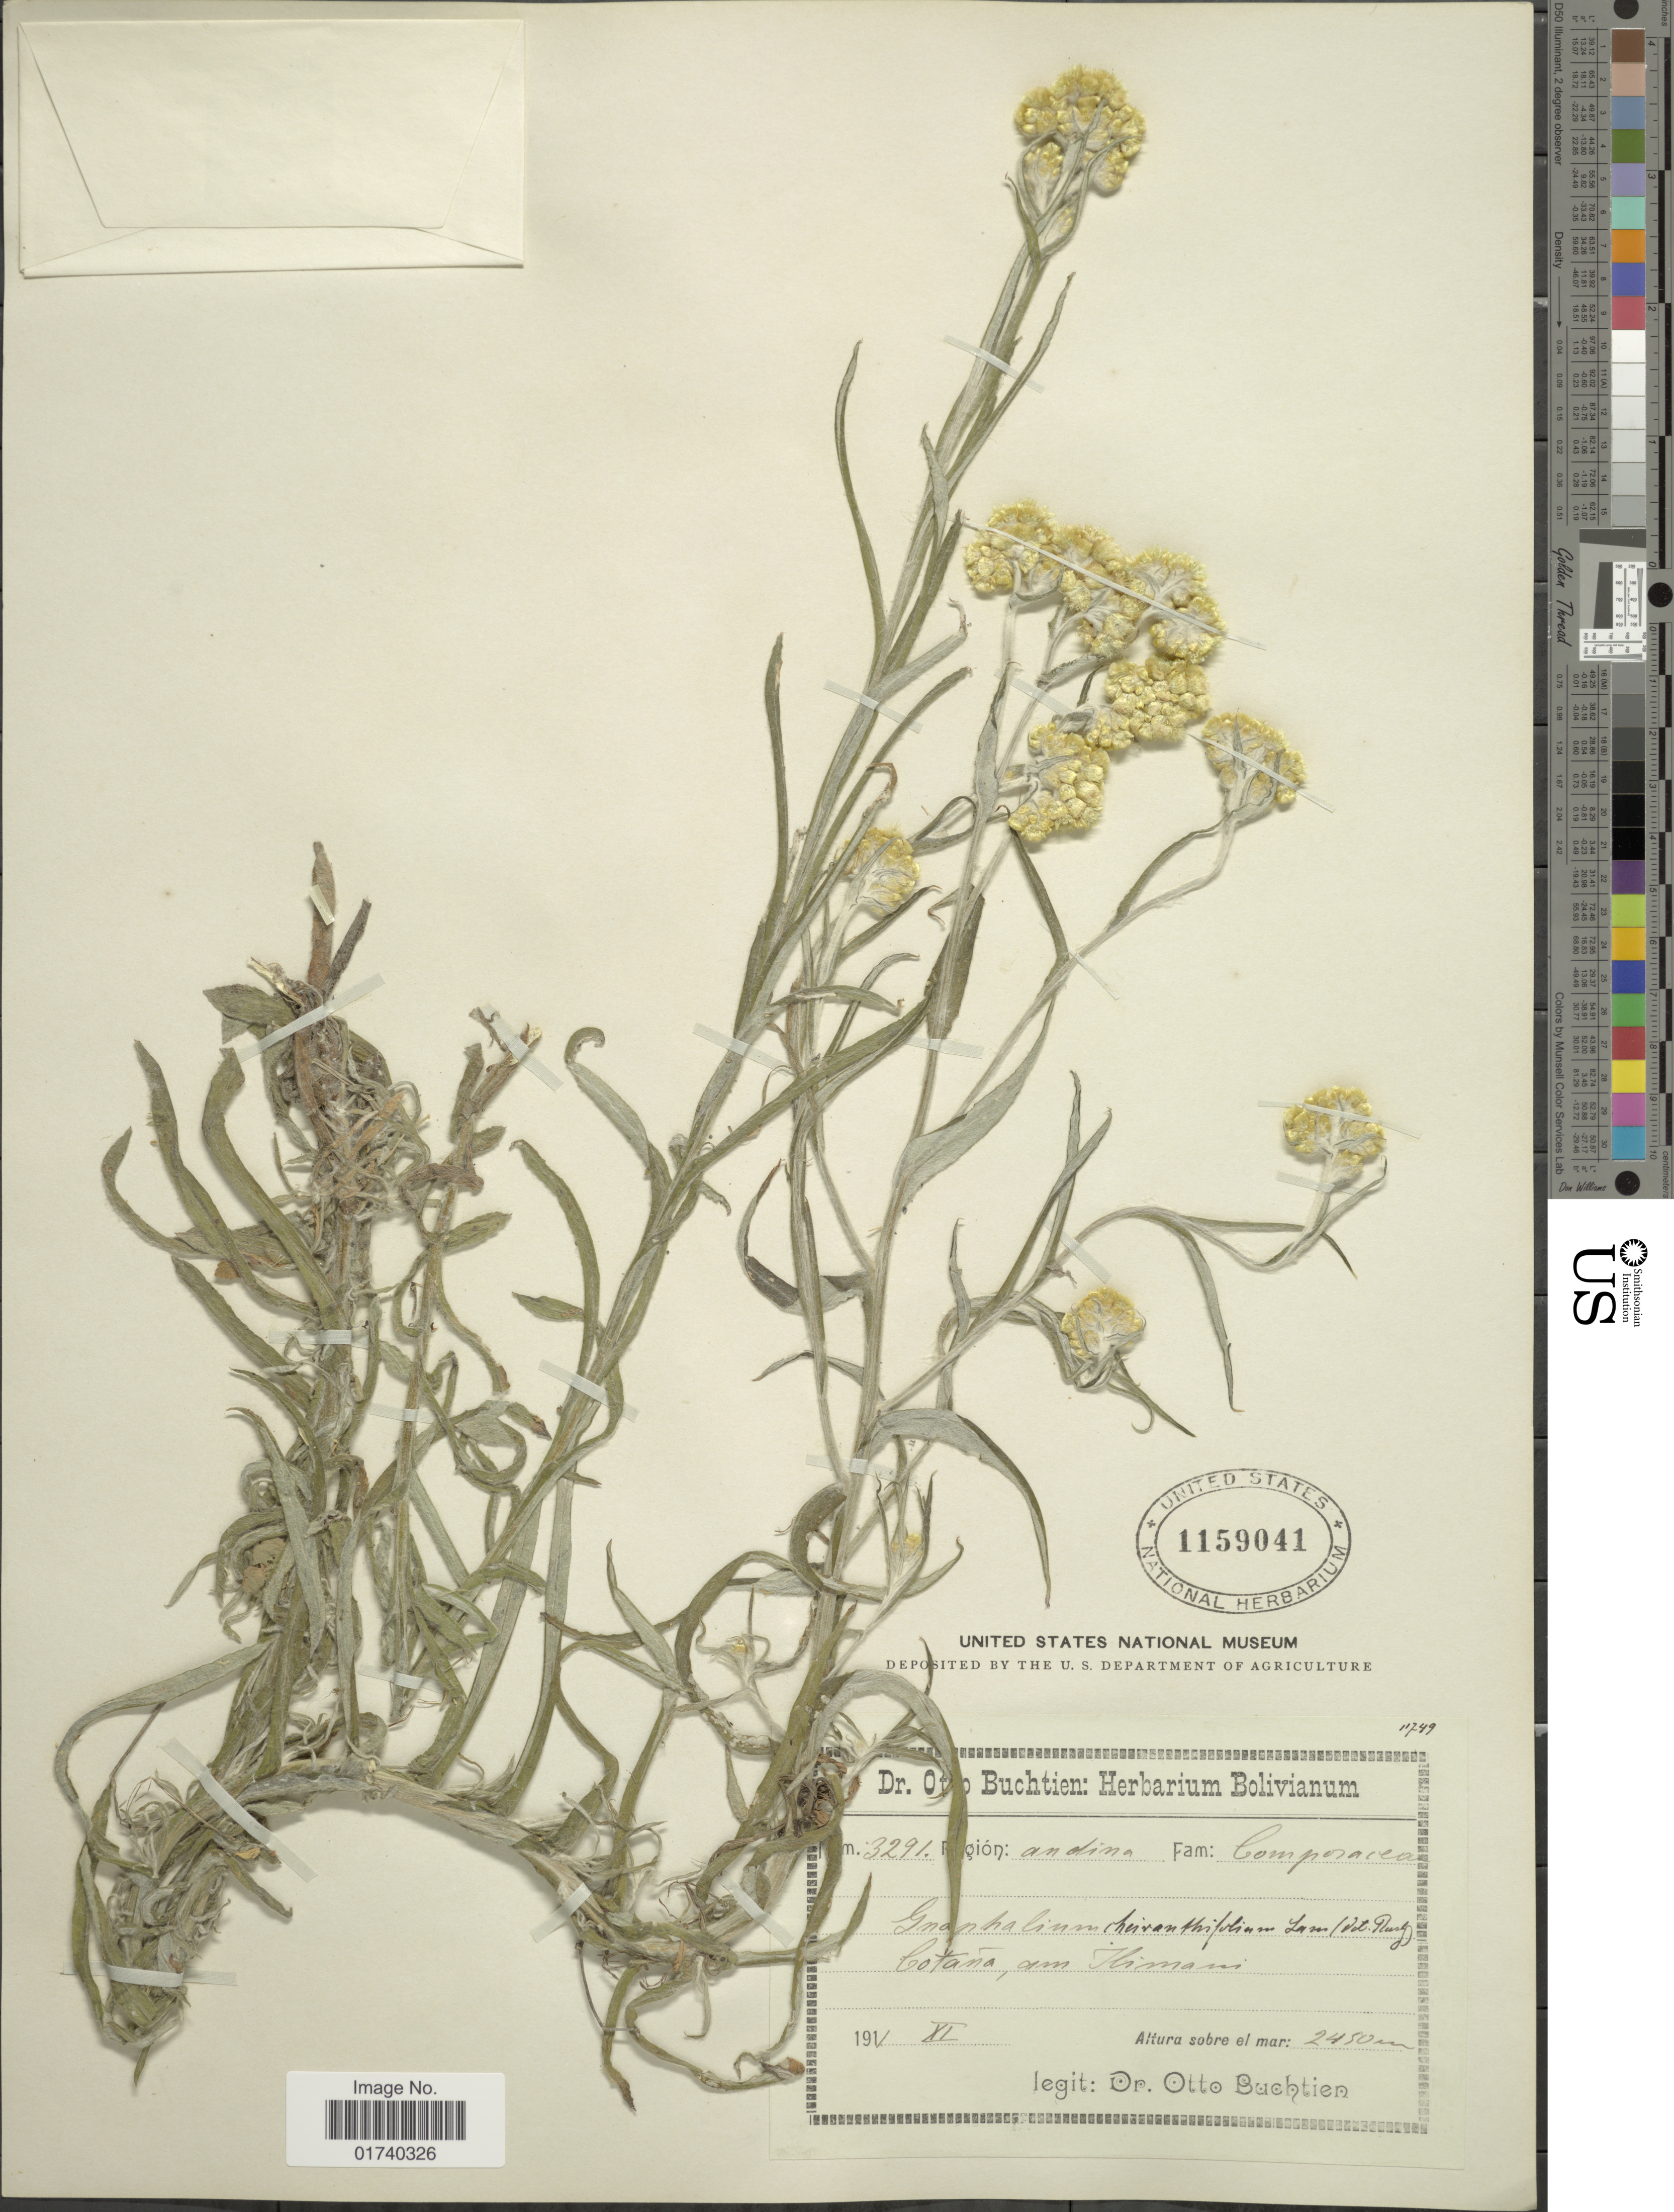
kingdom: Plantae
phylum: Tracheophyta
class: Magnoliopsida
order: Asterales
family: Asteraceae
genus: Pseudognaphalium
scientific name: Pseudognaphalium cheiranthifolium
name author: (Lam.) Hilliard & B.L. Burtt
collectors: O. Buchtien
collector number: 3291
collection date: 1911-11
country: Bolivia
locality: Cotana, am Himani.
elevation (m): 2450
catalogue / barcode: US 1159041